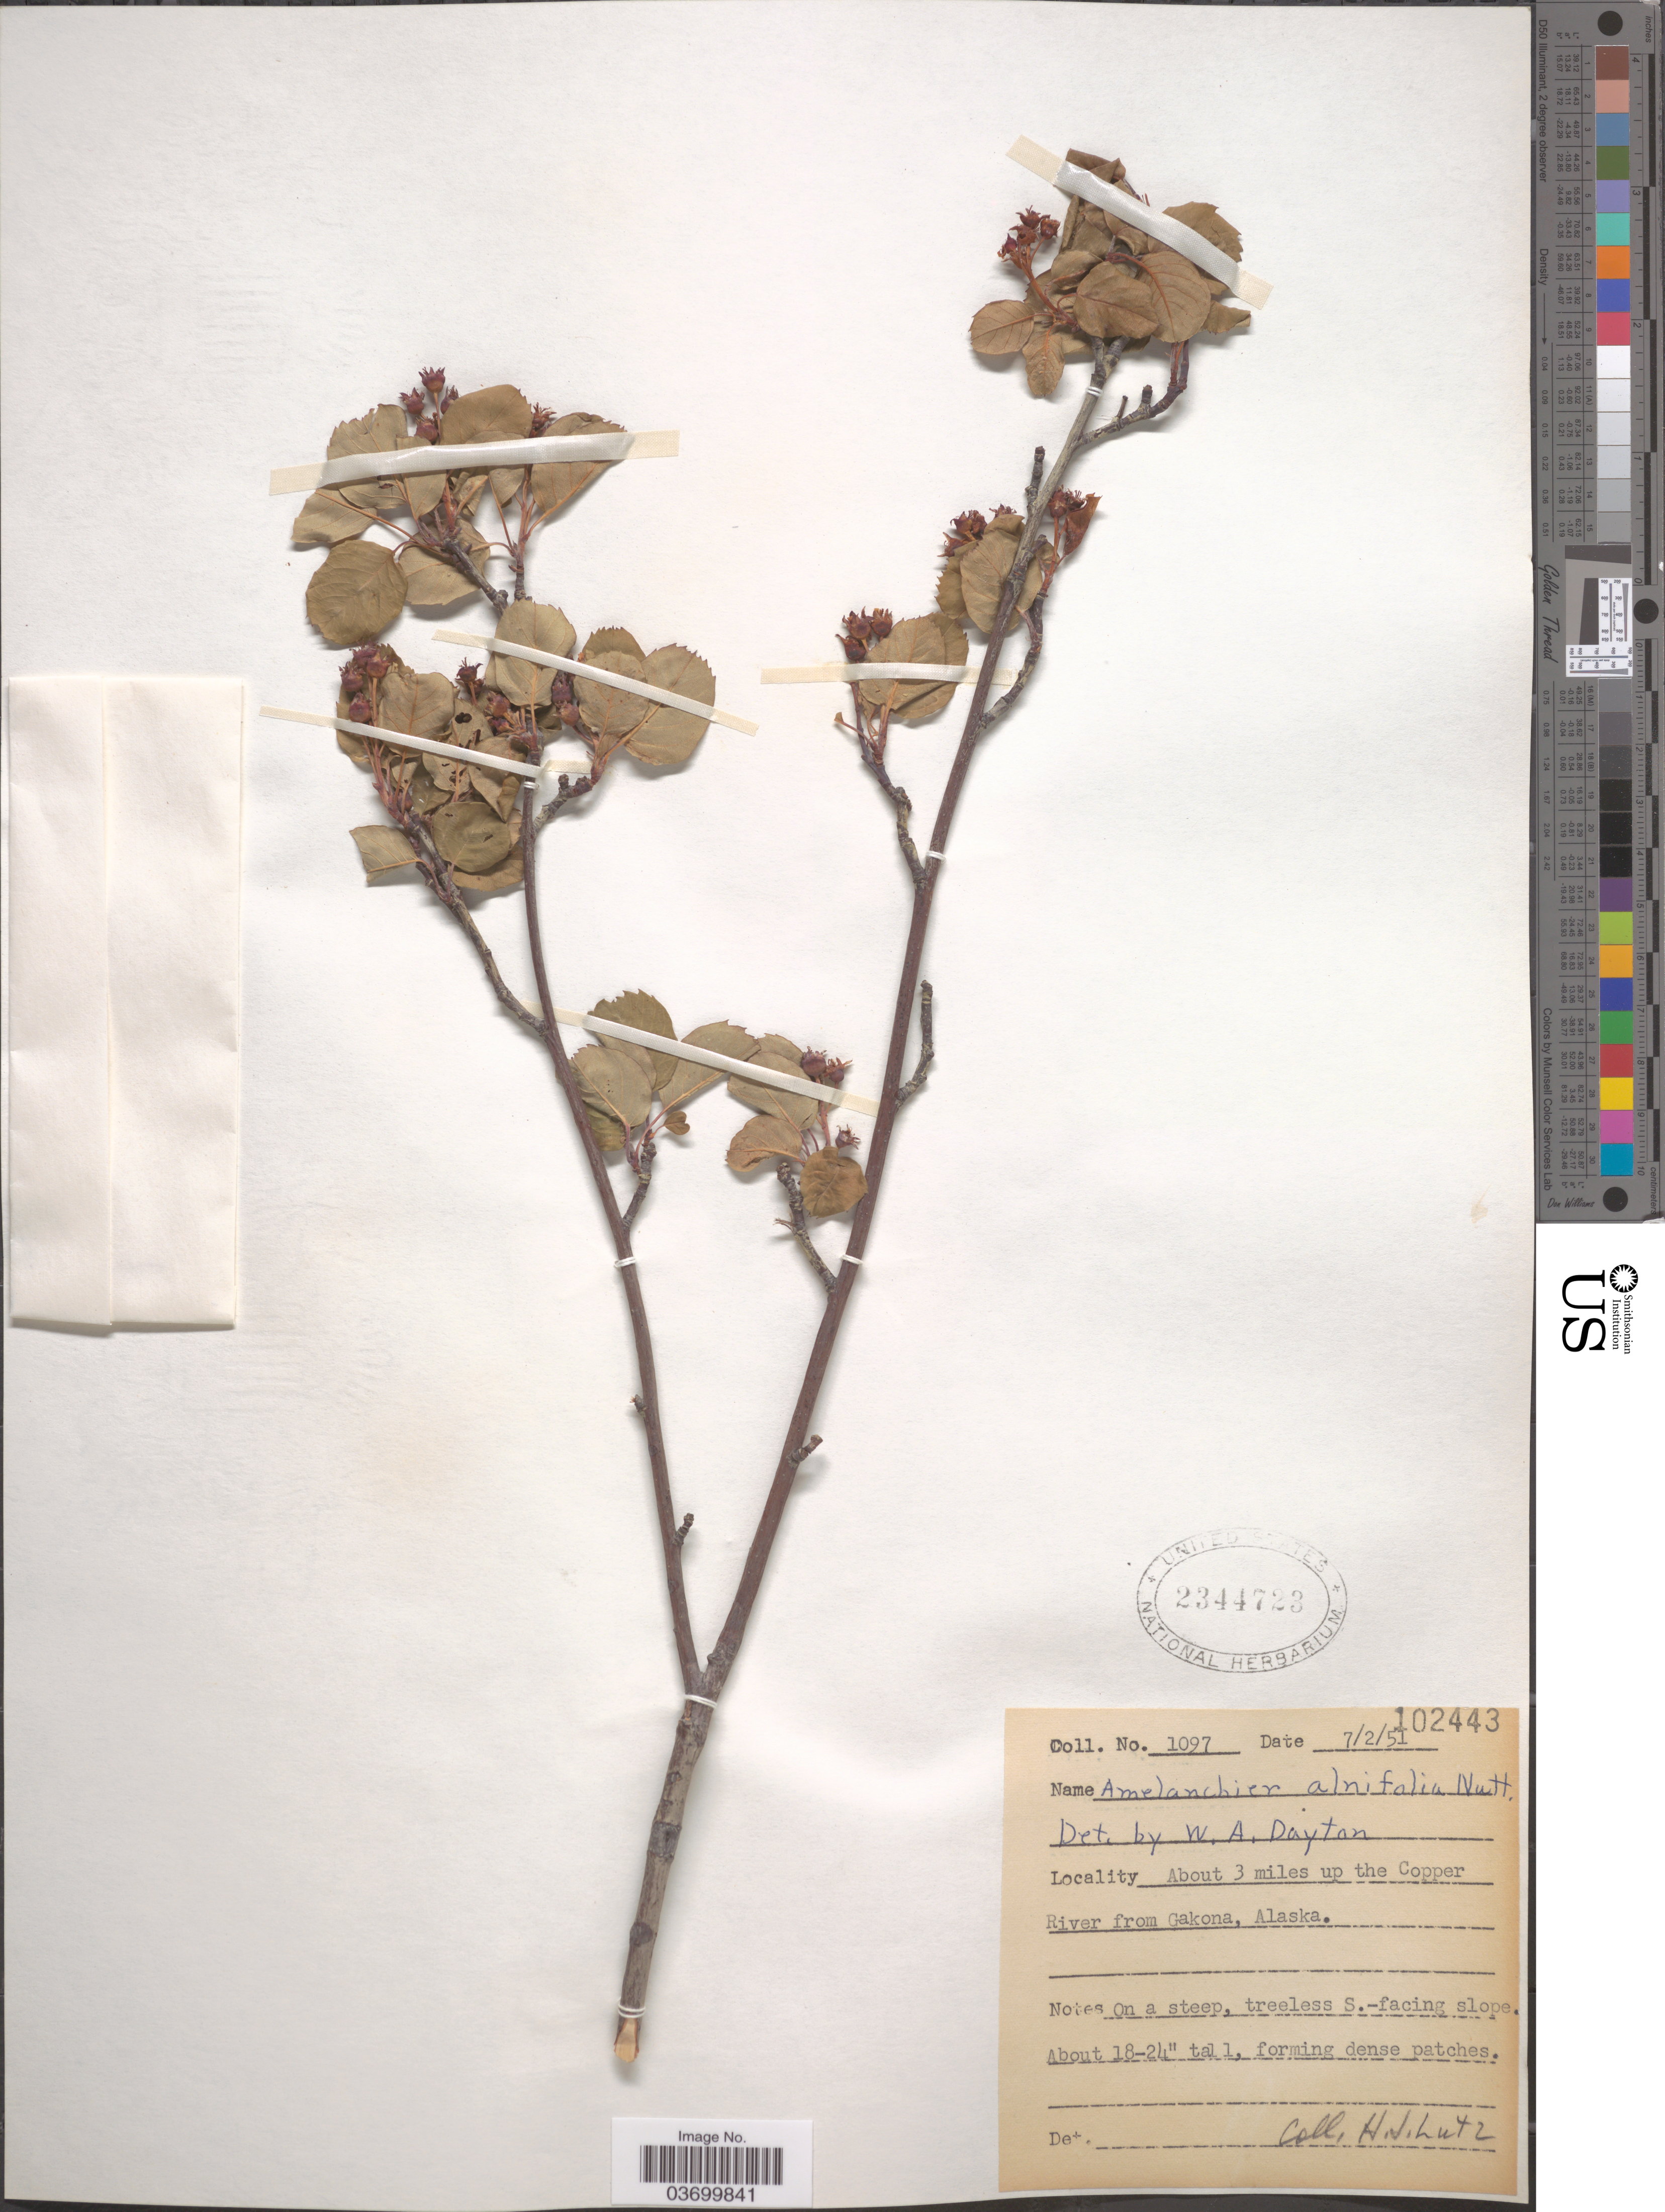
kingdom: Plantae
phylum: Tracheophyta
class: Magnoliopsida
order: Rosales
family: Rosaceae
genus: Amelanchier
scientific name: Amelanchier alnifolia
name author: (Nutt.) Nutt. ex M. Roem.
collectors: H. J. Lutz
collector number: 1097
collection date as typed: Transcribed d/m/y: 2/7/51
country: United States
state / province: Alaska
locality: About 3 miles up the Copper River from Gakona.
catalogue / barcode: US 2344723